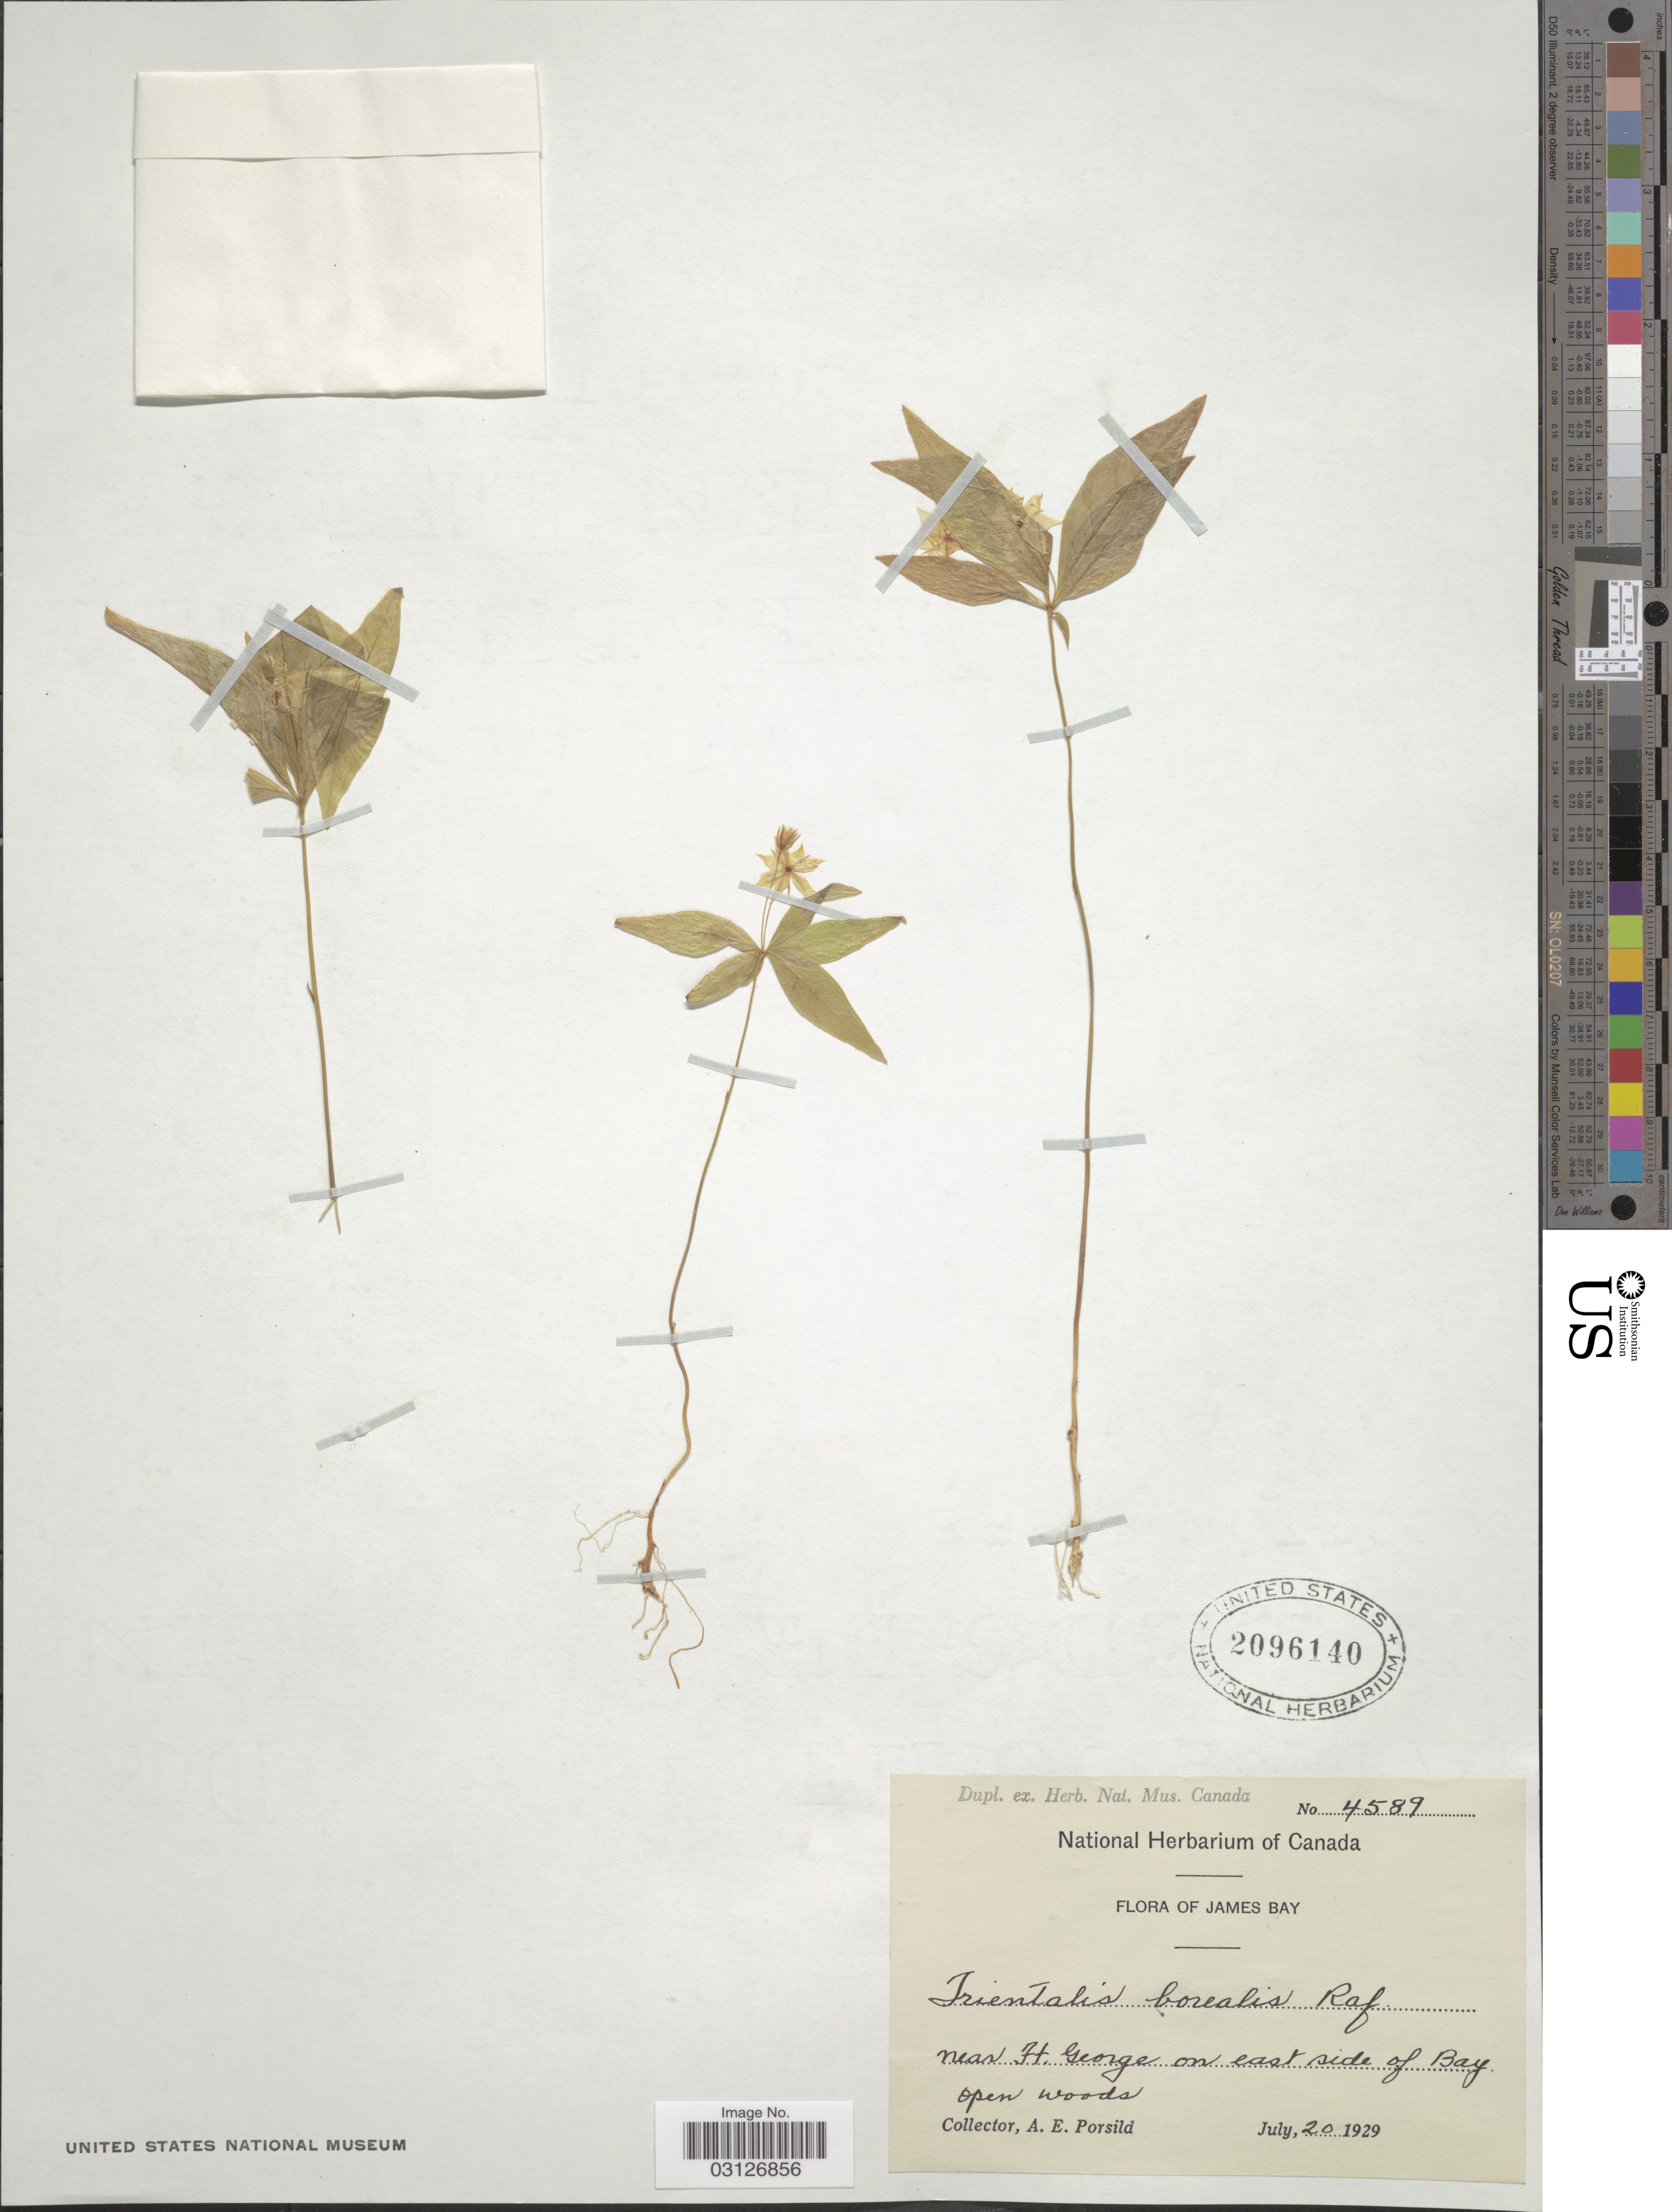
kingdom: Plantae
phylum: Tracheophyta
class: Magnoliopsida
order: Ericales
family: Primulaceae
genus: Trientalis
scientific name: Trientalis borealis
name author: Raf.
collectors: A. E. Porsild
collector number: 4589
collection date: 1929-07-20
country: Canada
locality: James Bay. Near Ft. George on east side of Bay.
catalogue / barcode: US 2096140